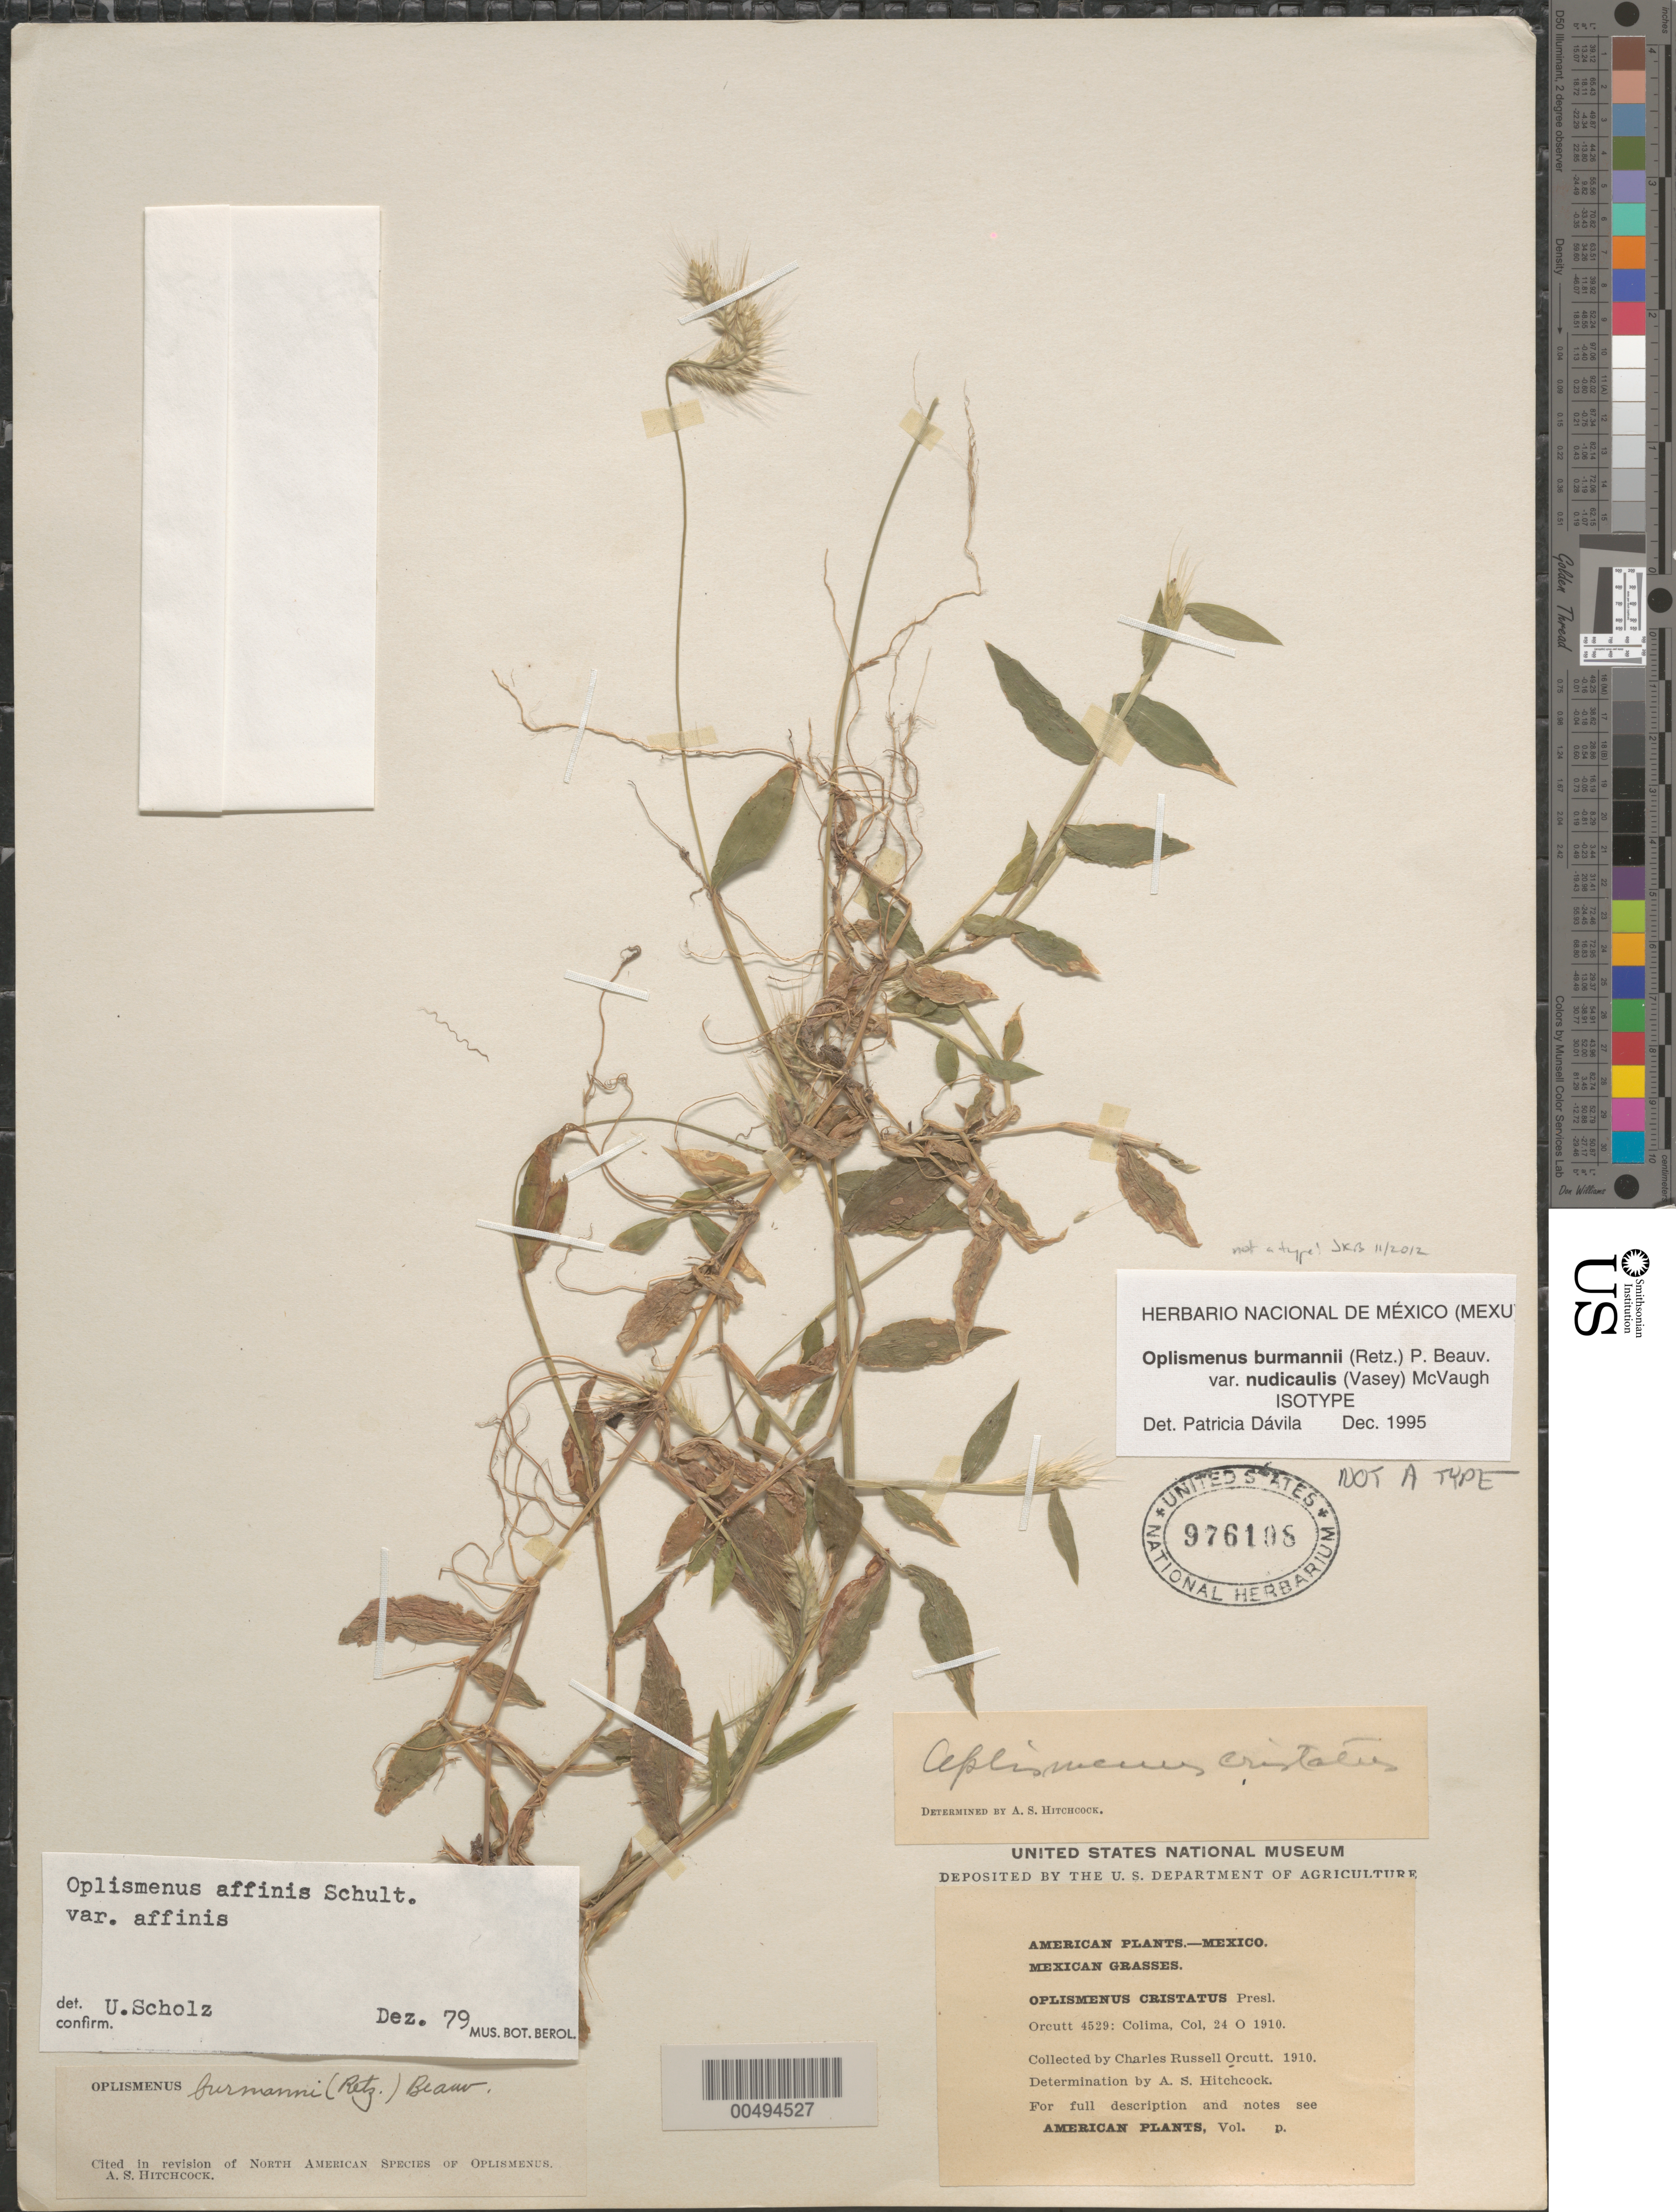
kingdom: Plantae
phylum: Tracheophyta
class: Liliopsida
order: Poales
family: Poaceae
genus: Oplismenus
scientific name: Oplismenus burmannii var. nudicaulis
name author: (Vasey) McVaugh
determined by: Dávila, P. D.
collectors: C. R. Orcutt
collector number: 4529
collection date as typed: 24 Oct 1910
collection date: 1910-10-24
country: Mexico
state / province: Colima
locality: Colima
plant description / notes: Erroneously annotated by P. Davila (1995) as "isotype"; not a type of any name.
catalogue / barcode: US 976108